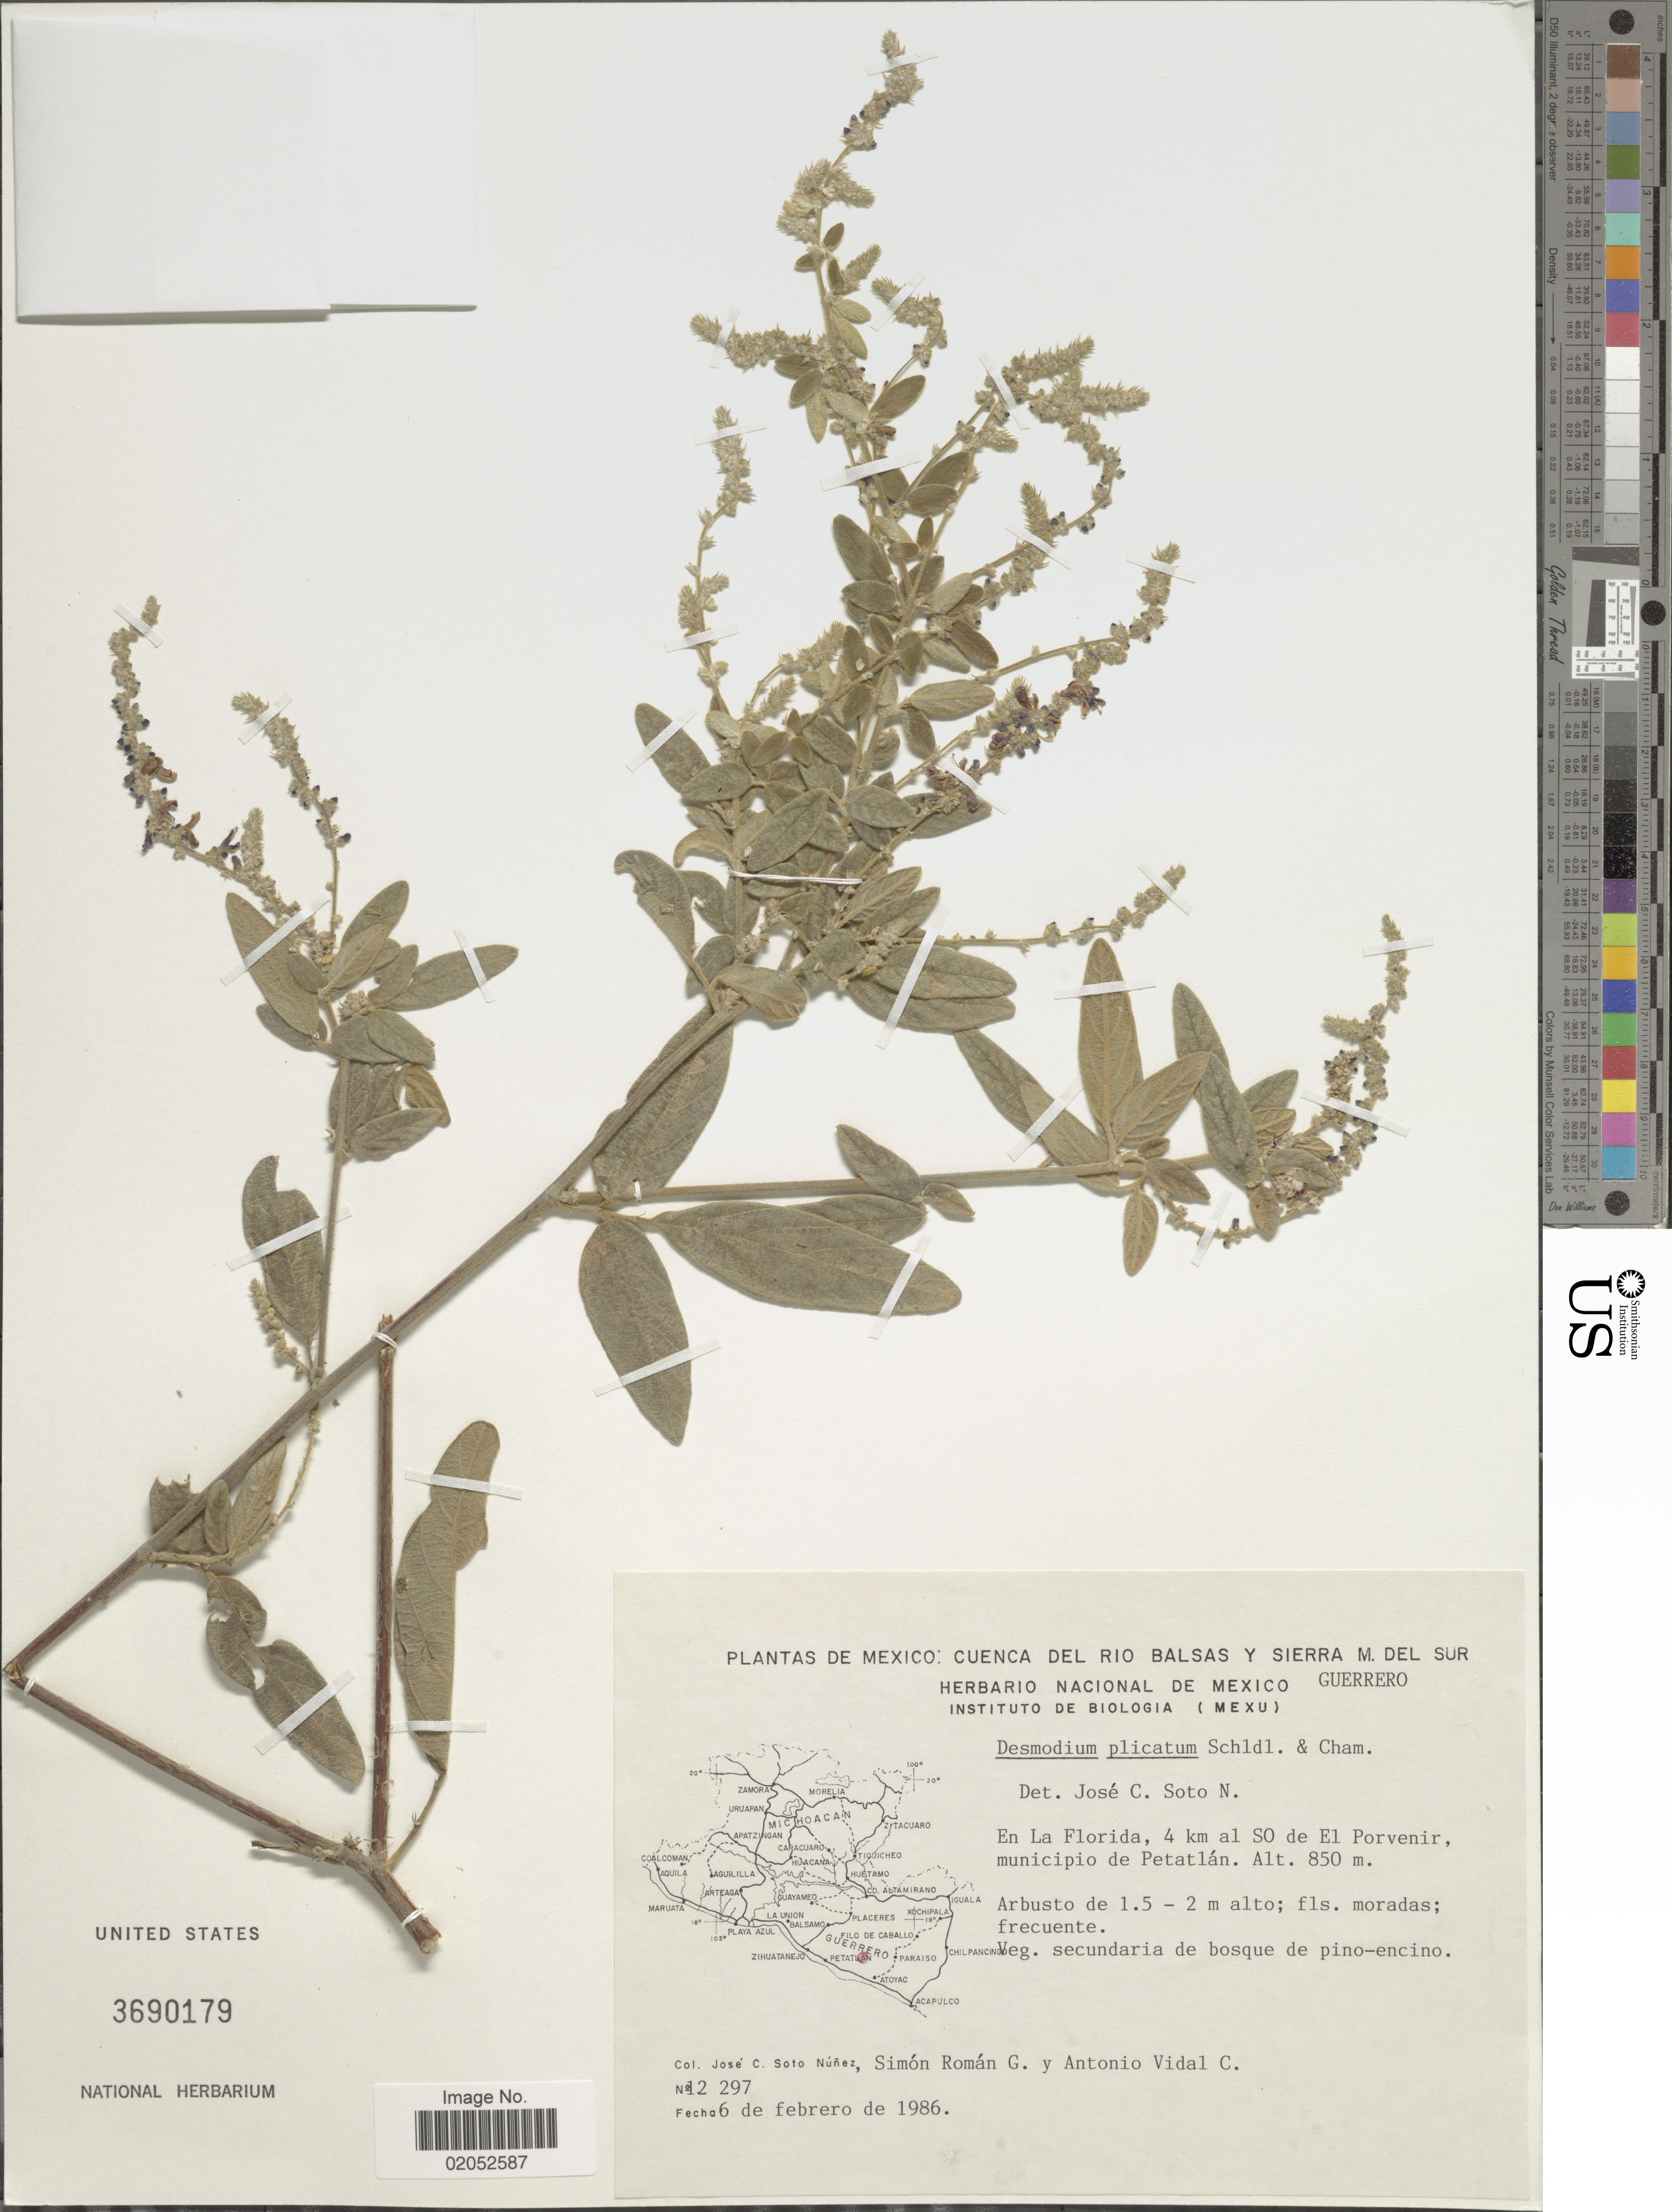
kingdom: Plantae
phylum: Tracheophyta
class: Magnoliopsida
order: Fabales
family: Fabaceae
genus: Desmodium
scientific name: Desmodium plicatum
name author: Schltdl. & Cham.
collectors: J. Soto, S. Román G. & A. Vidal C.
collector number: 12297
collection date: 1986-02-06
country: Mexico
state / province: Guerrero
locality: Cuenca del Rio Balsas y Sierra M. del Sur, En La Florida, 4 km al SO de El Porvenir, municipio de Petatlan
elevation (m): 850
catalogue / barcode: US 3690179